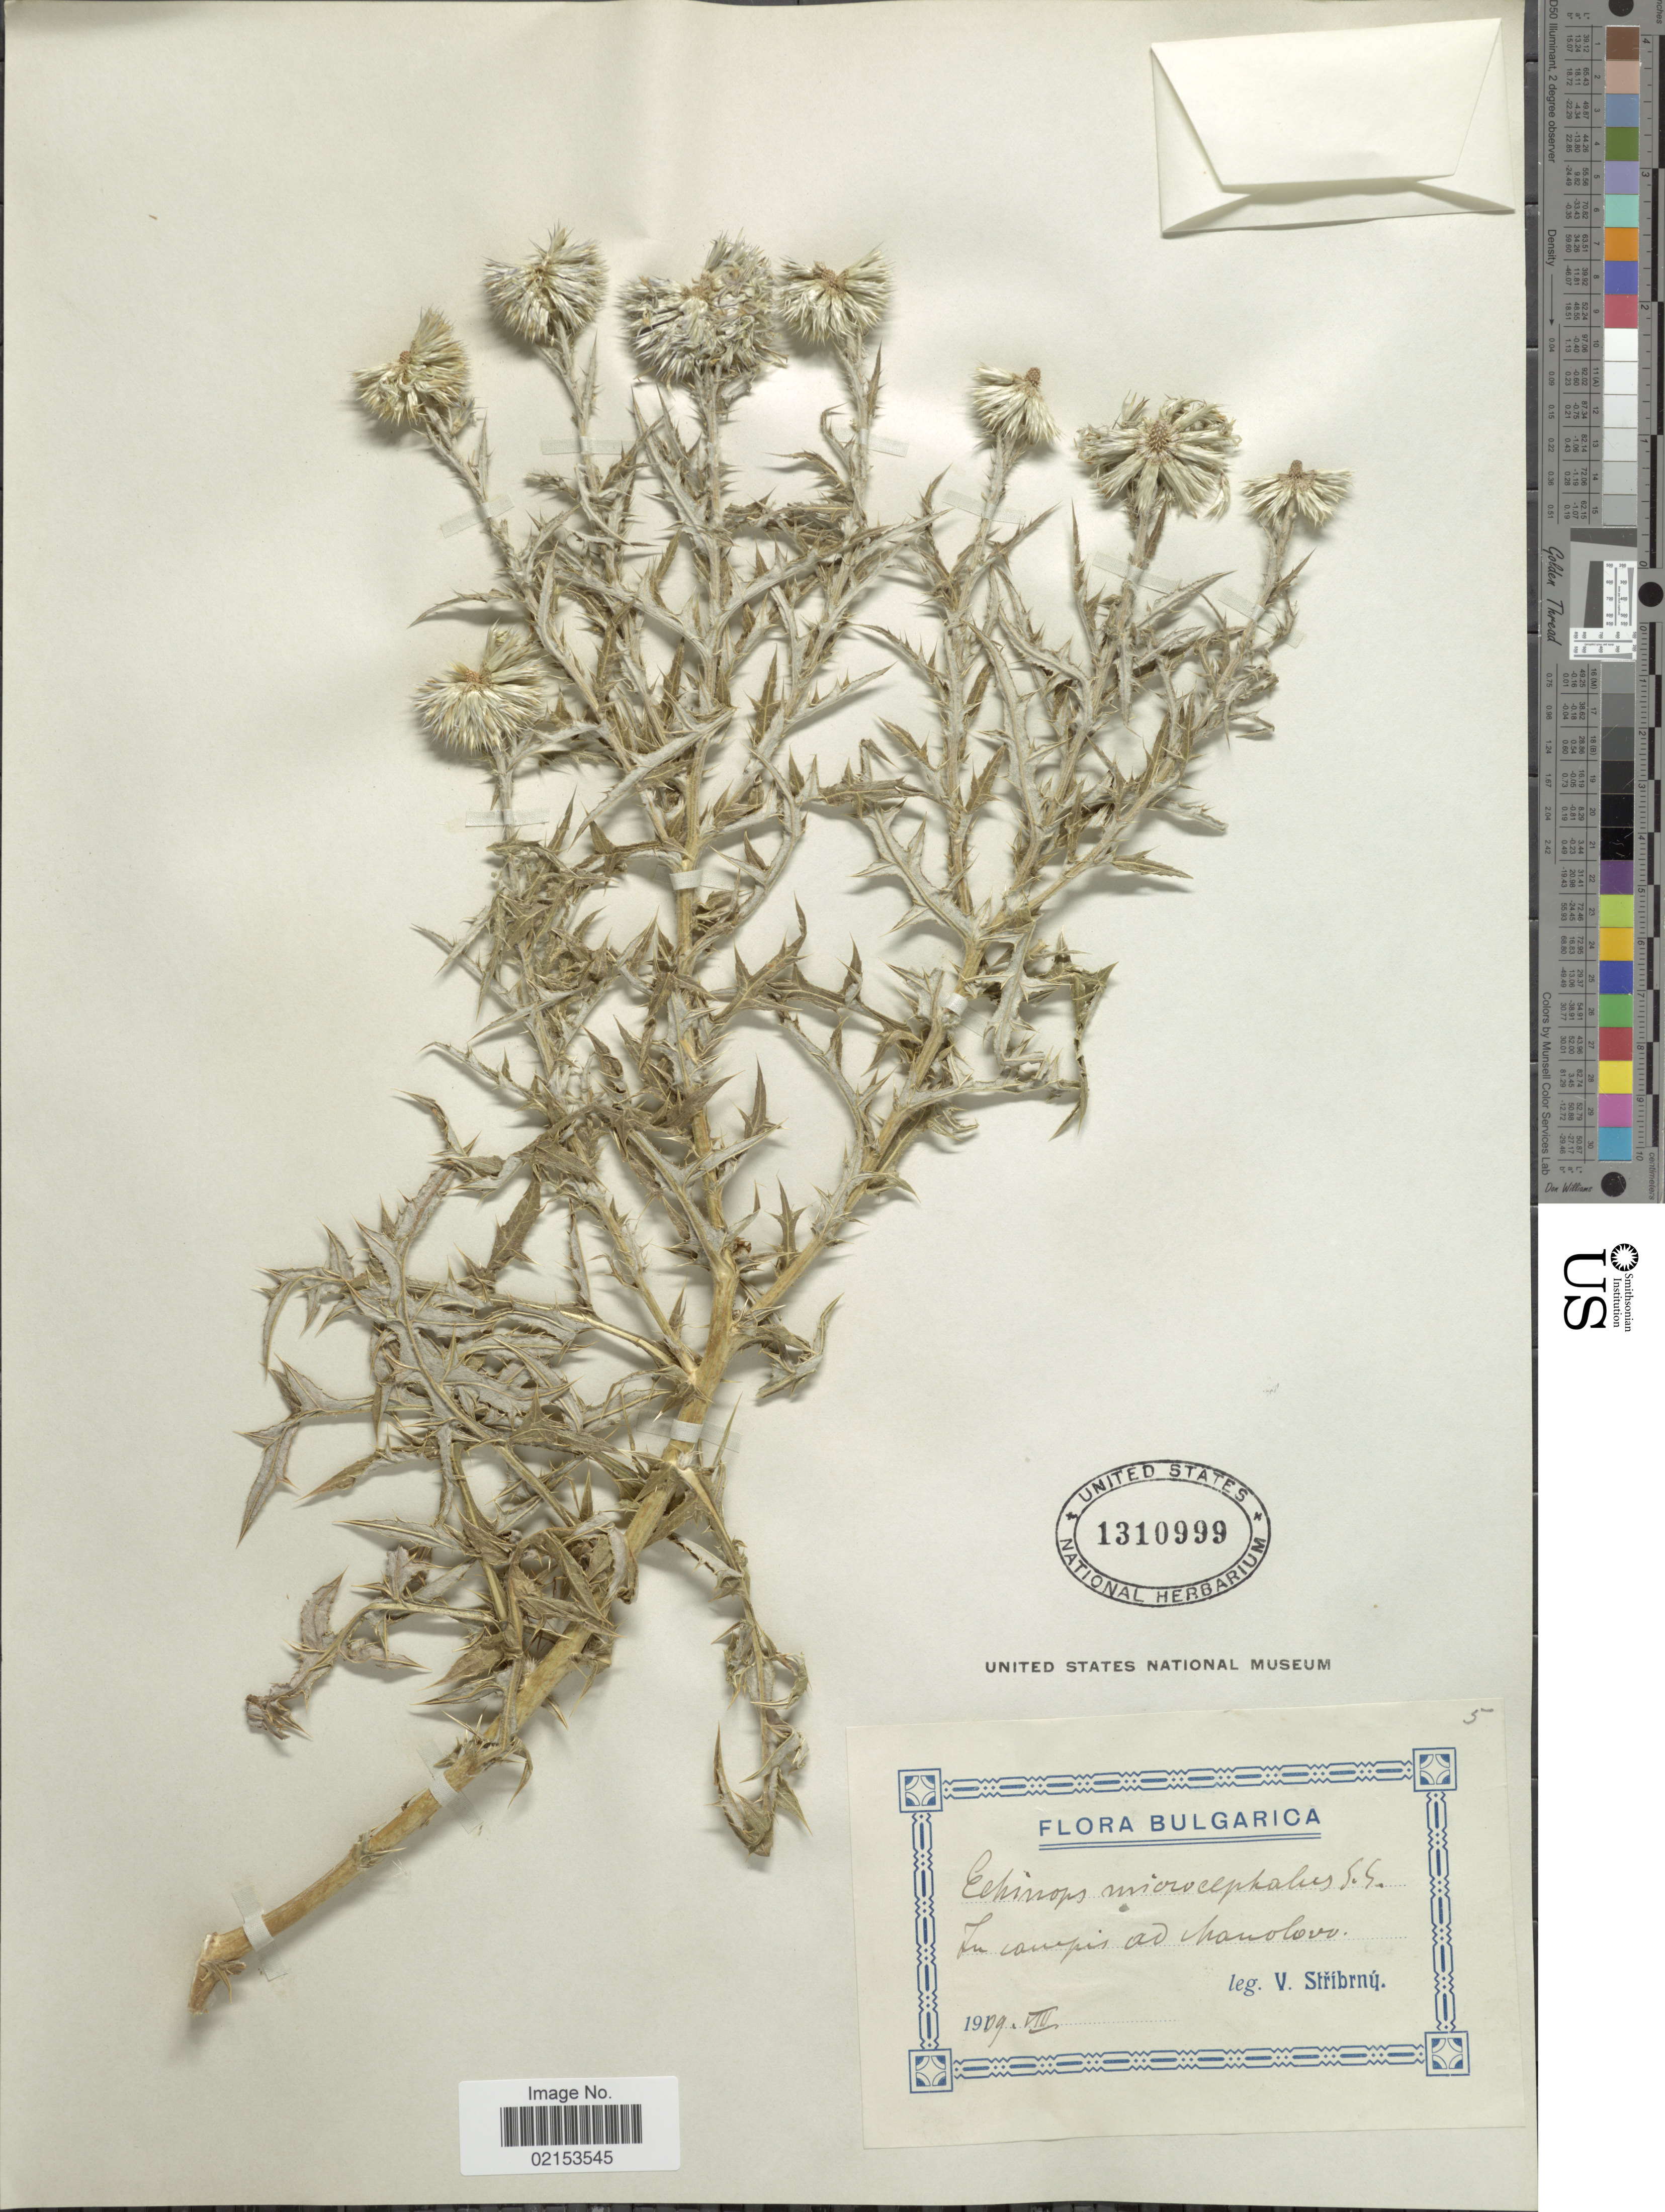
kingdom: Plantae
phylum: Tracheophyta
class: Magnoliopsida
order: Asterales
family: Asteraceae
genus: Echinops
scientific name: Echinops microcephalus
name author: Sm.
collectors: V. Stribrny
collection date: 1909-08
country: Bulgaria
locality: Ad Nanolovo [interpreted]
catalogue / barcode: US 1310999